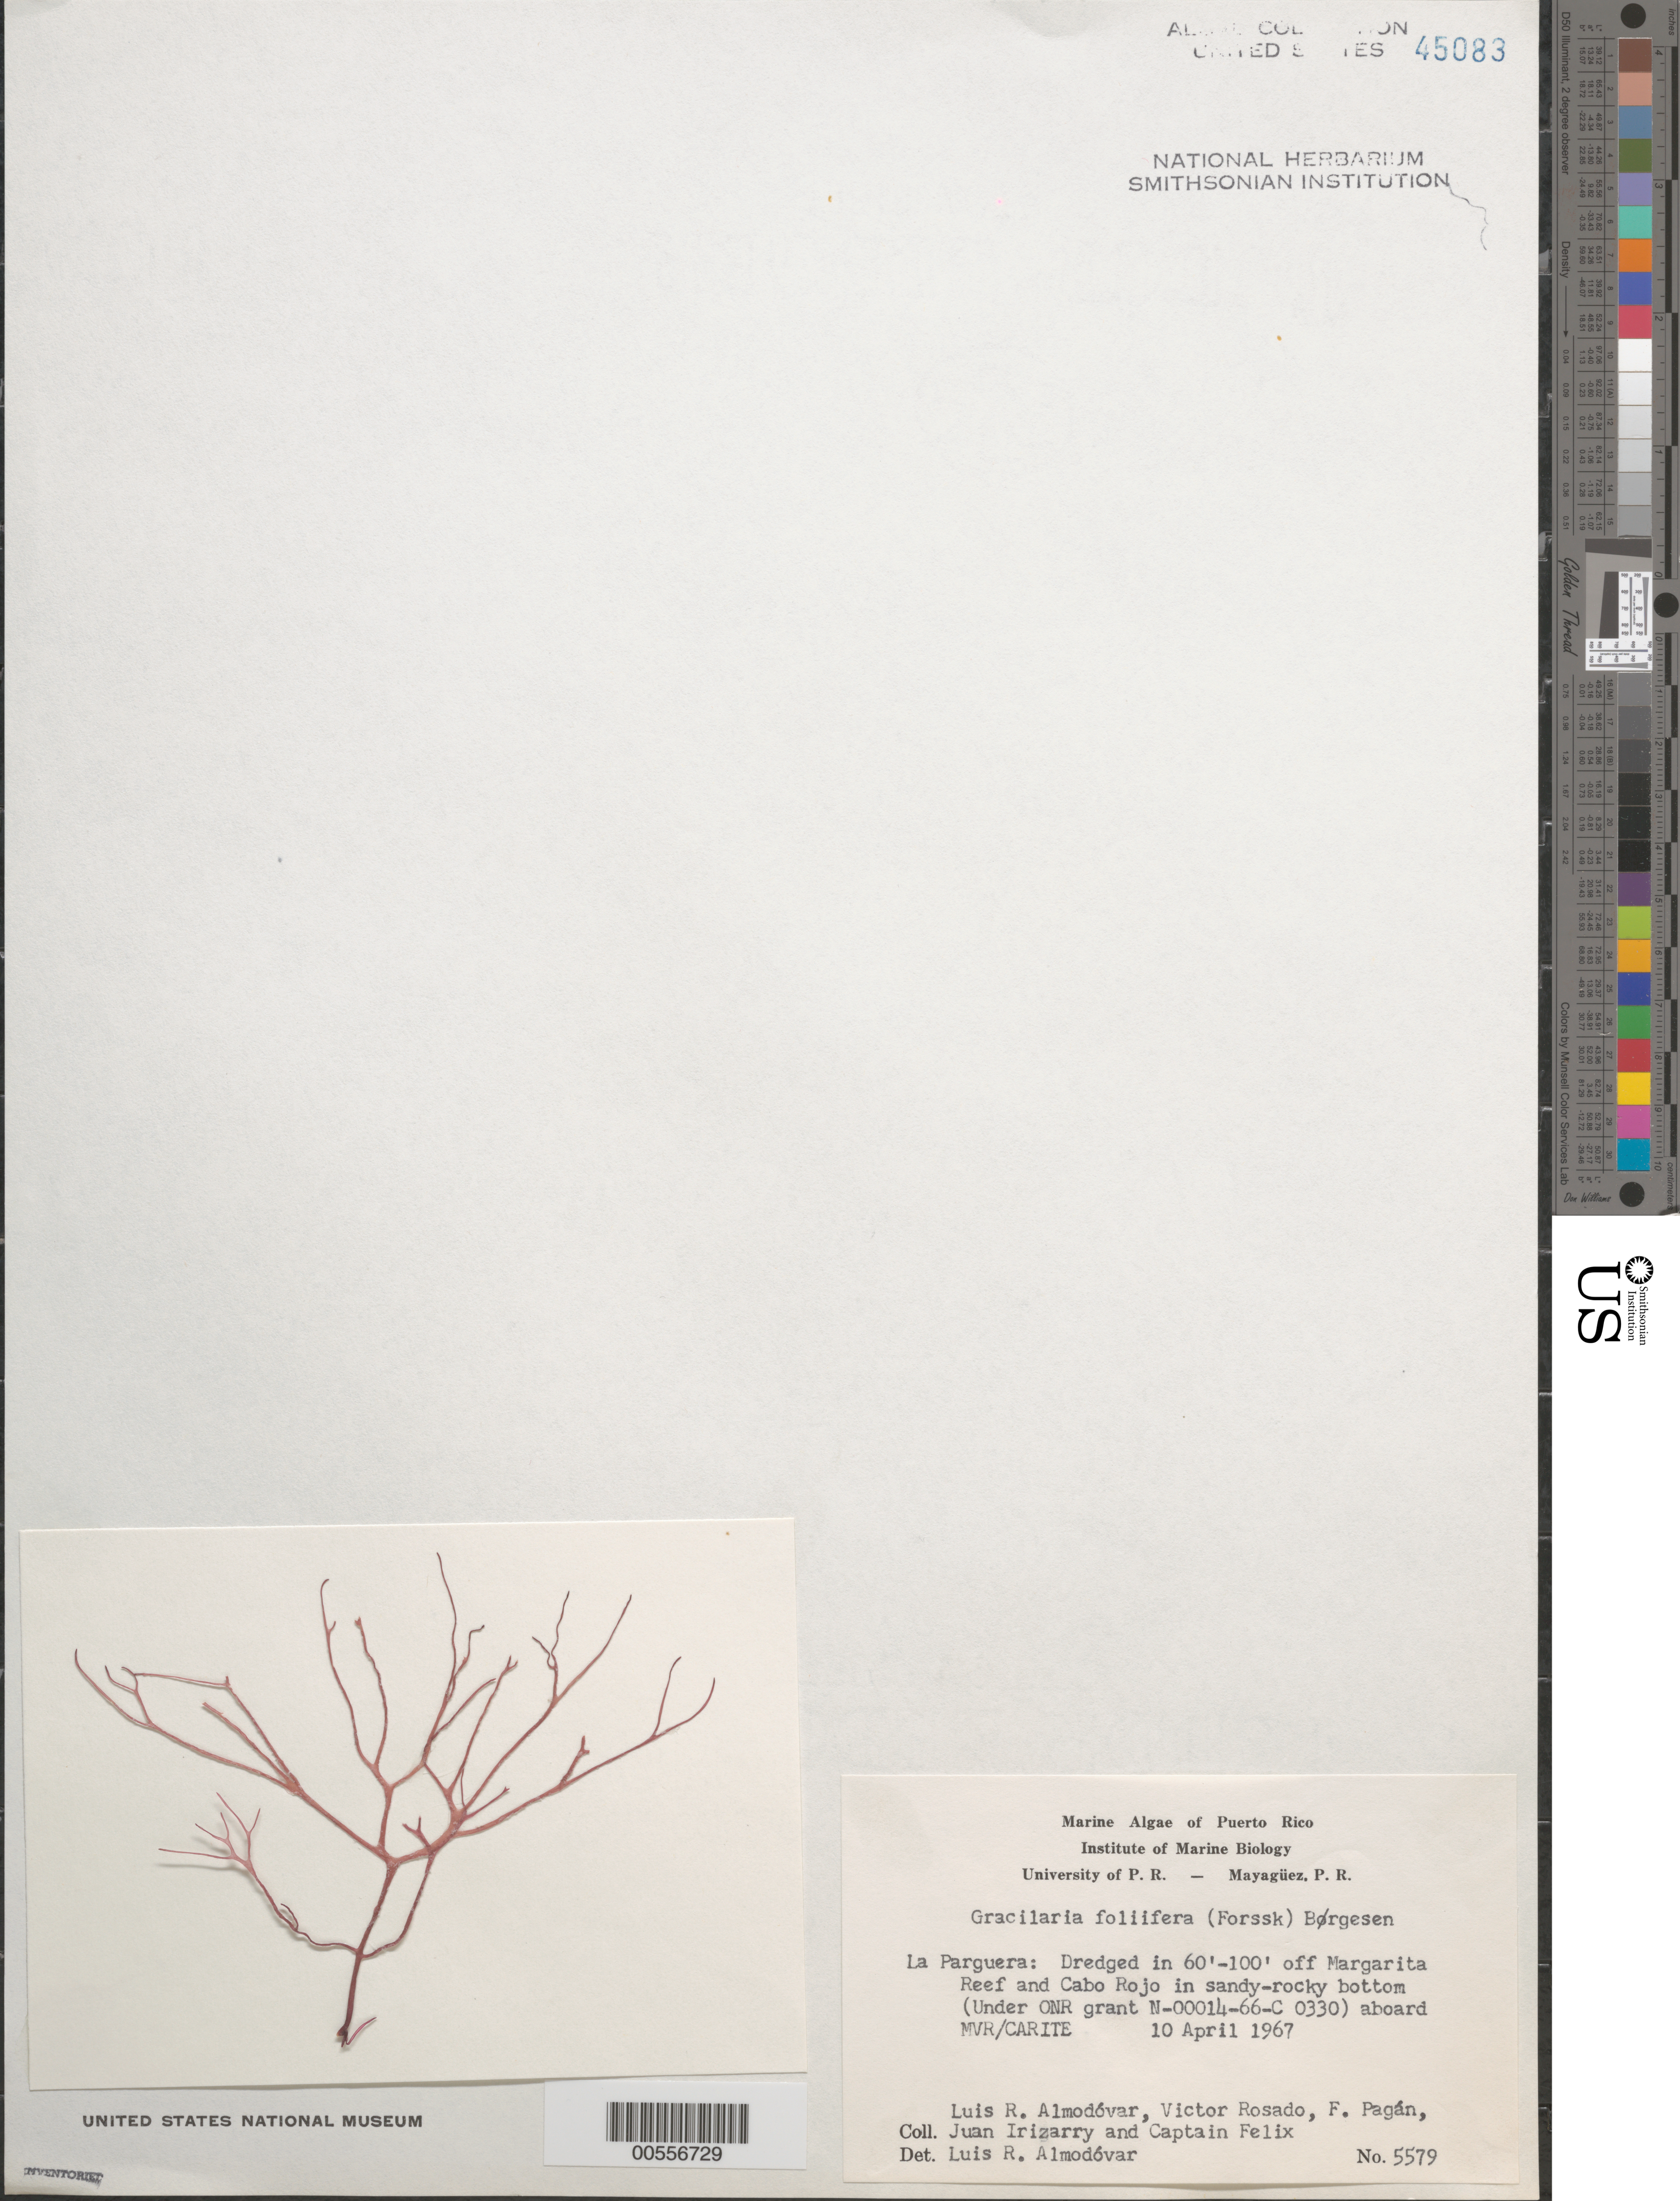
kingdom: Plantae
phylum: Rhodophyta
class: Florideophyceae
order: Gracilariales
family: Gracilariaceae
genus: Gracilaria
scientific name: Gracilaria foliifera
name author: (Forssk.) Børgesen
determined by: Almodovar, L. R.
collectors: L. Almodovar, V. Rosado, F. Pagan, J. Irizarry & C. Felix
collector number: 5579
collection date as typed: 10 Apr 1967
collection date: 1967-04-10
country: Puerto Rico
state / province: Lajas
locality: La Parguera, off Margarita Reef and Cabo Rojo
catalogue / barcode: US 45083